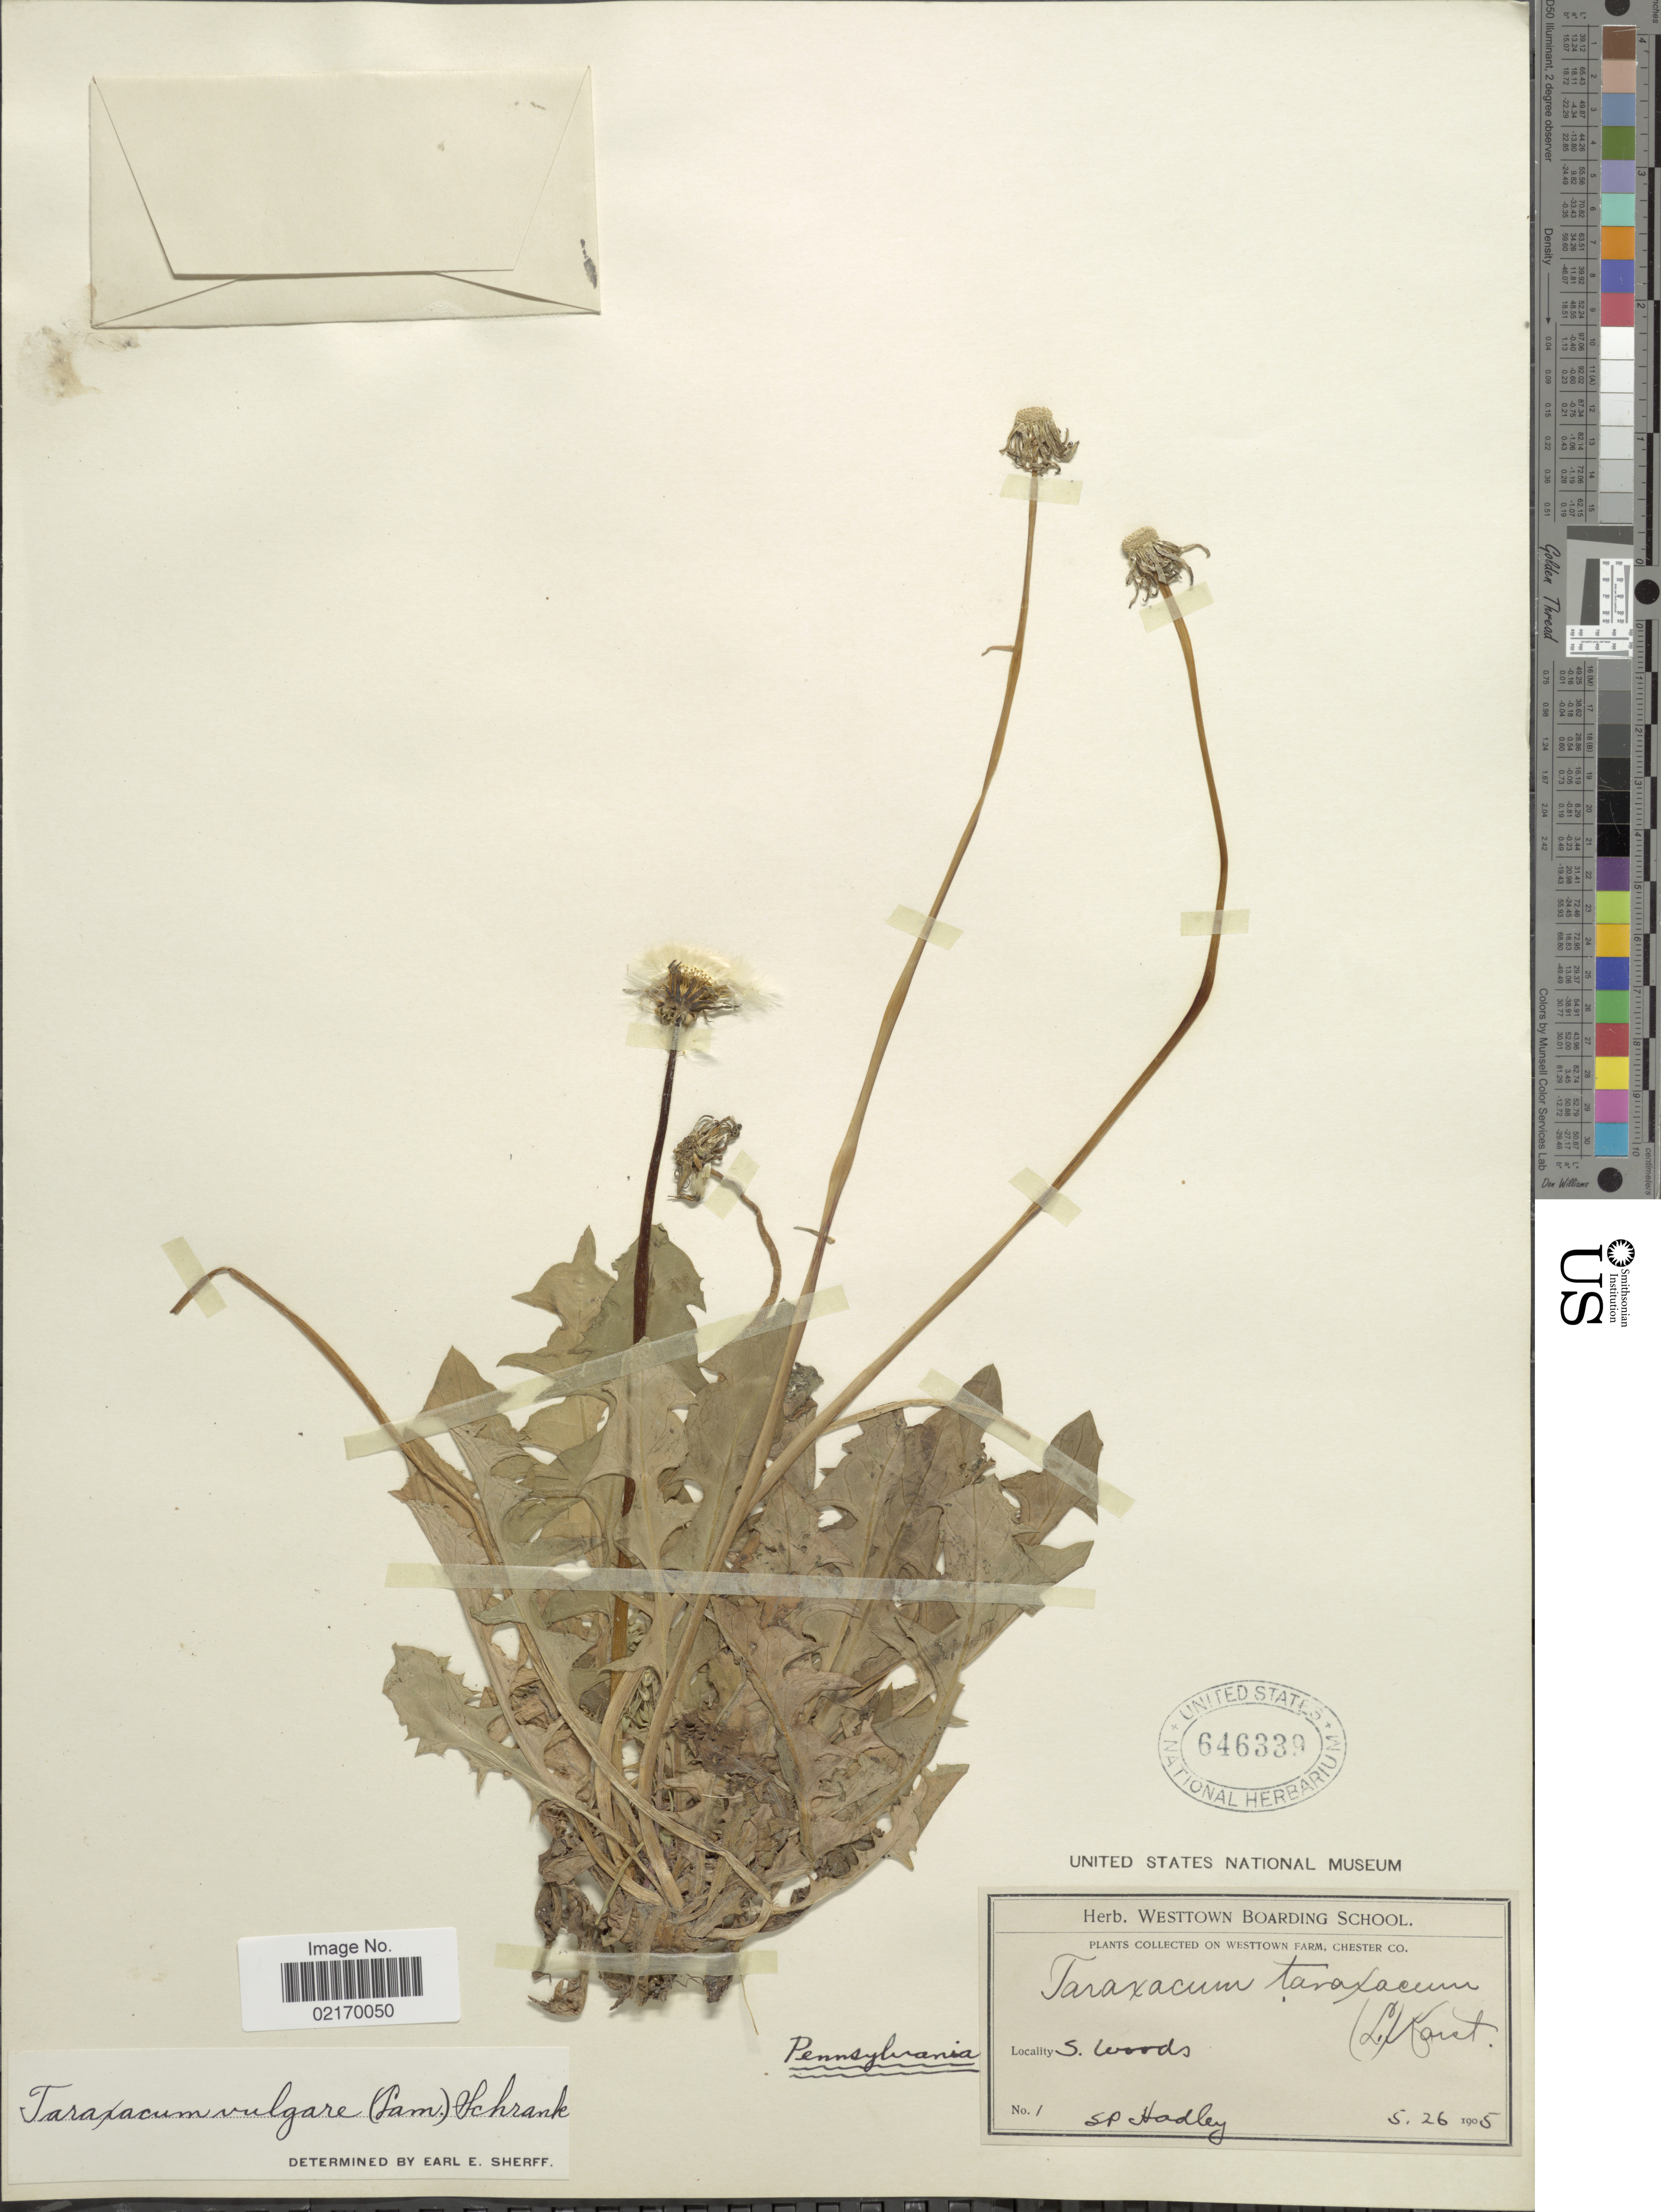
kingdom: Plantae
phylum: Tracheophyta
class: Magnoliopsida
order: Asterales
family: Asteraceae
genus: Taraxacum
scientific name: Taraxacum officinale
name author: G.H. Weber ex F.H. Wigg.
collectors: S. Hadley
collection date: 1905-05-26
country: United States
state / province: Pennsylvania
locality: Westtown Farm, Chester Co.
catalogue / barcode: US 646339